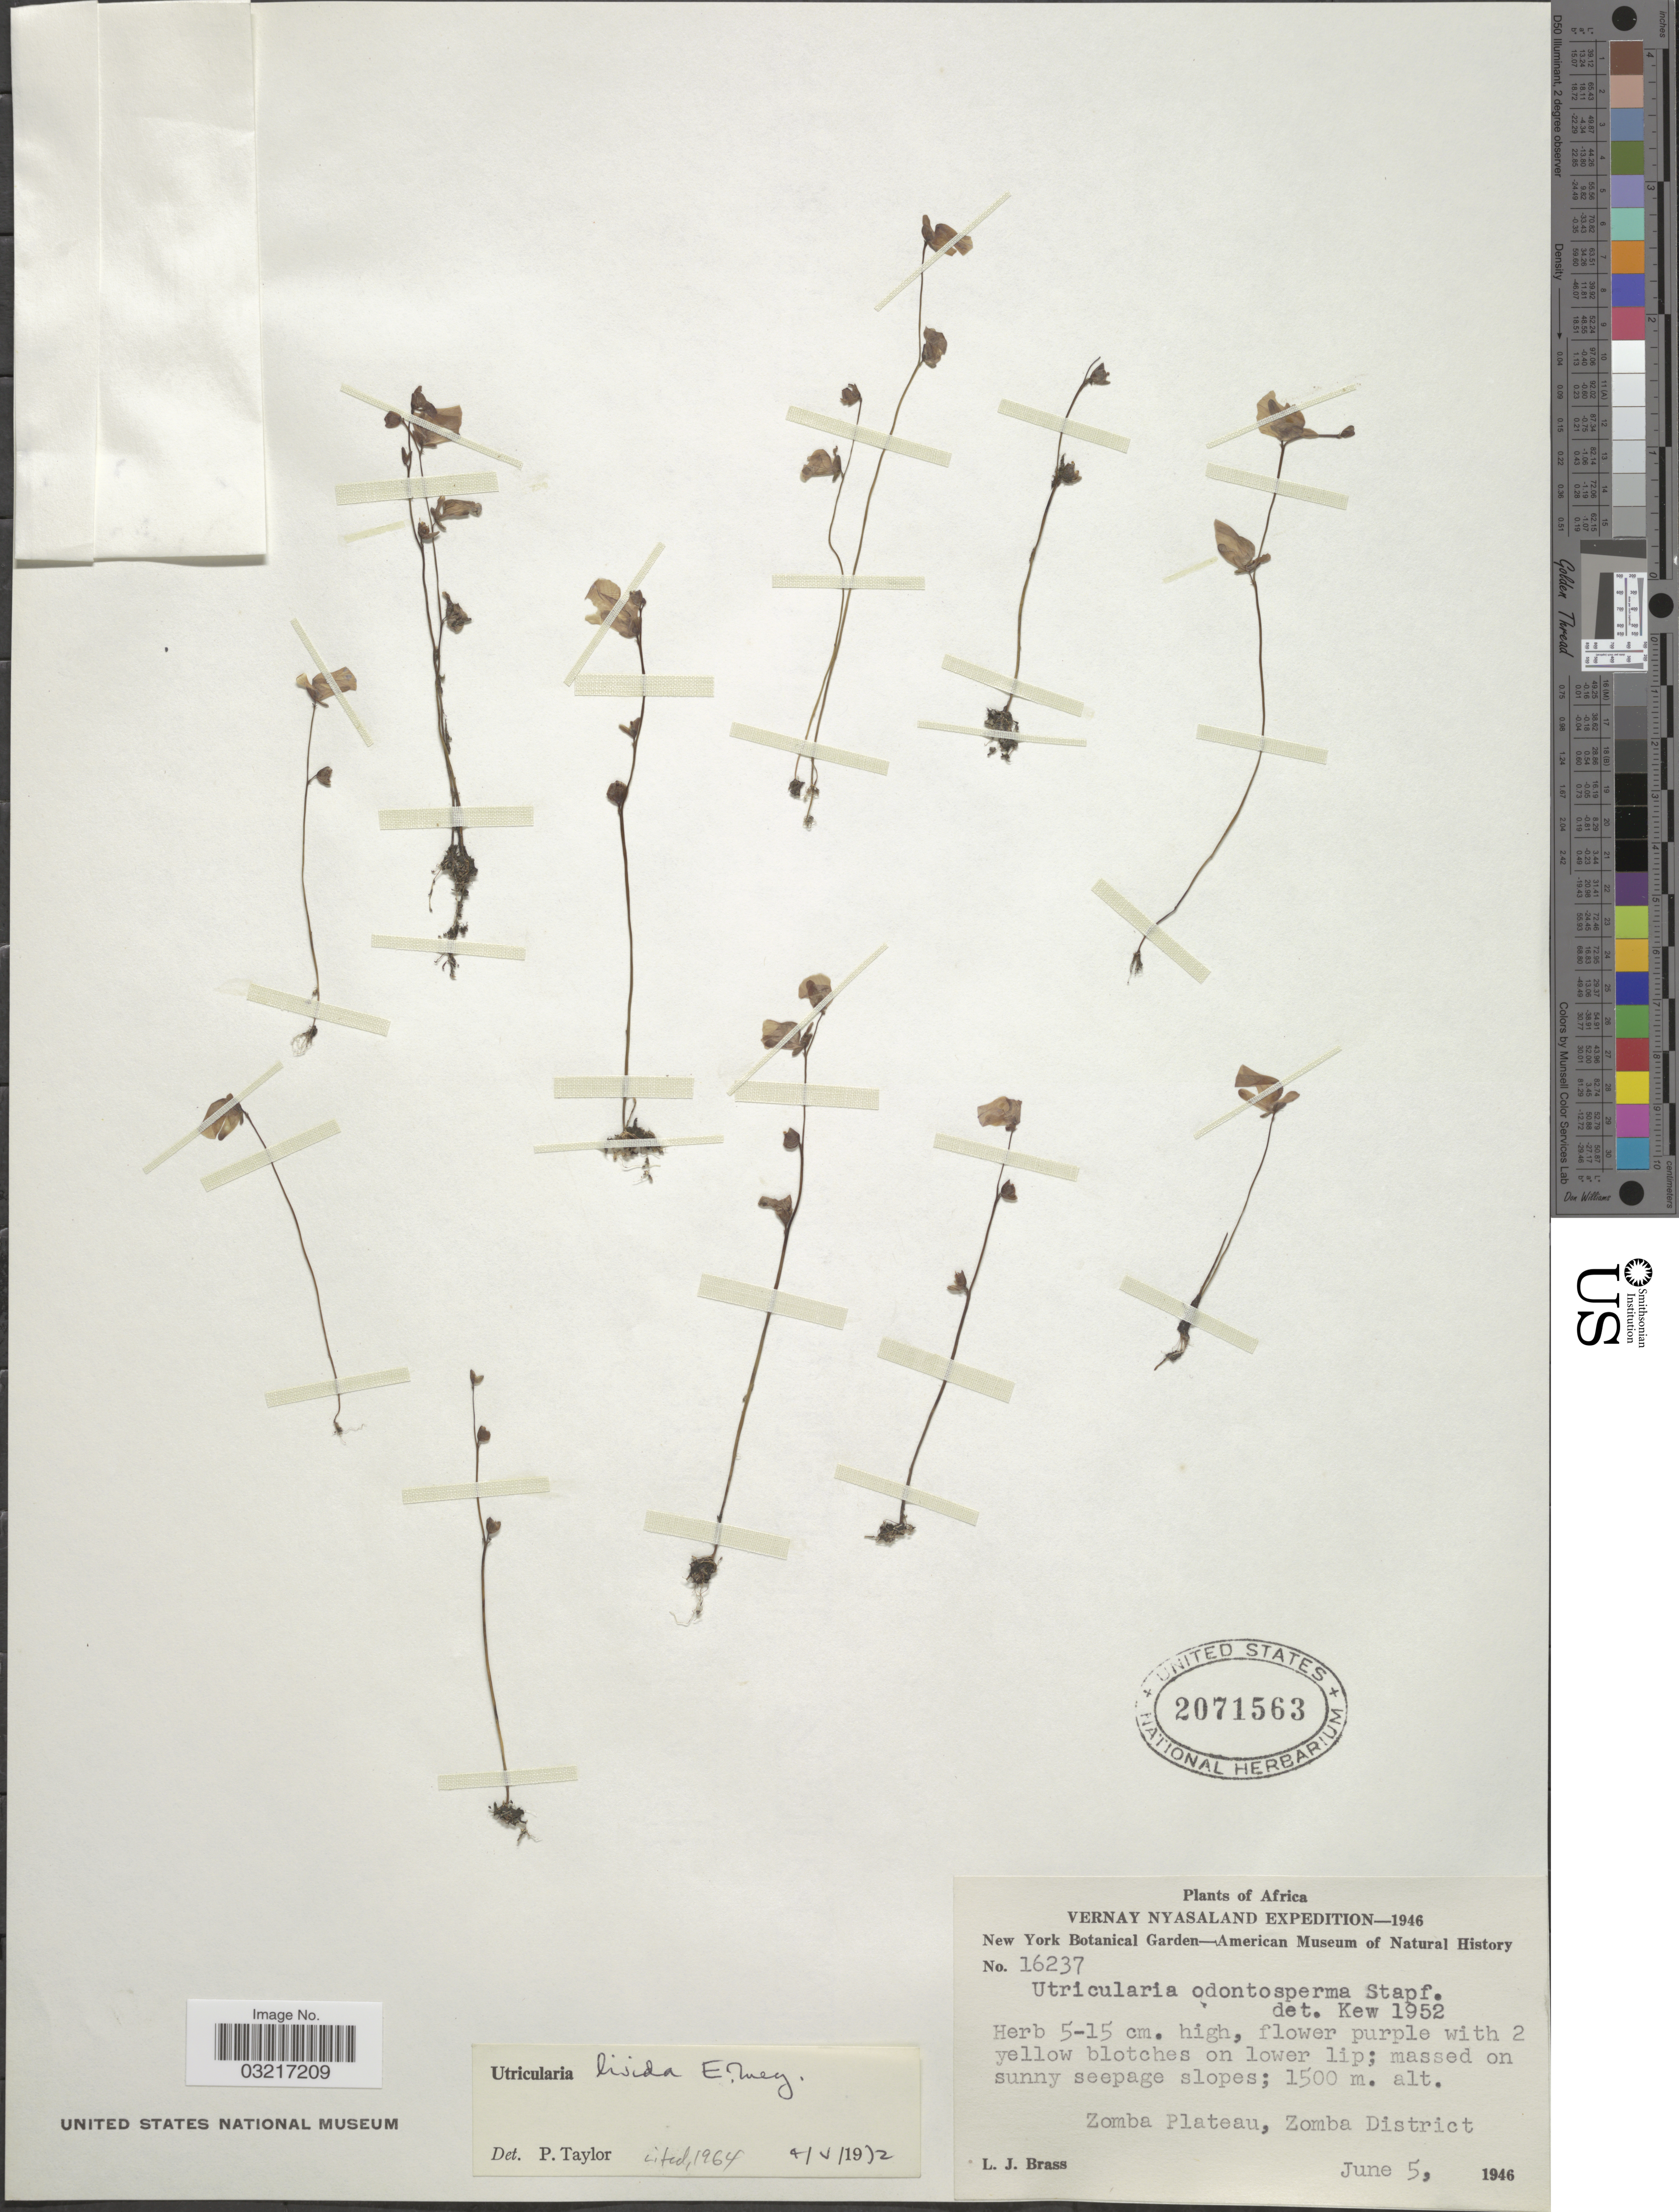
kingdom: Plantae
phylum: Tracheophyta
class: Magnoliopsida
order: Lamiales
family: Lentibulariaceae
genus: Utricularia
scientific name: Utricularia livida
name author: E. Mey.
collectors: L. J. Brass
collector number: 16237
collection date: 1946-06-05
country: Malawi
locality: Vernay Nyasaland. Zomba Plateau, Zomba District.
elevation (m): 1500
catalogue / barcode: US 2071563